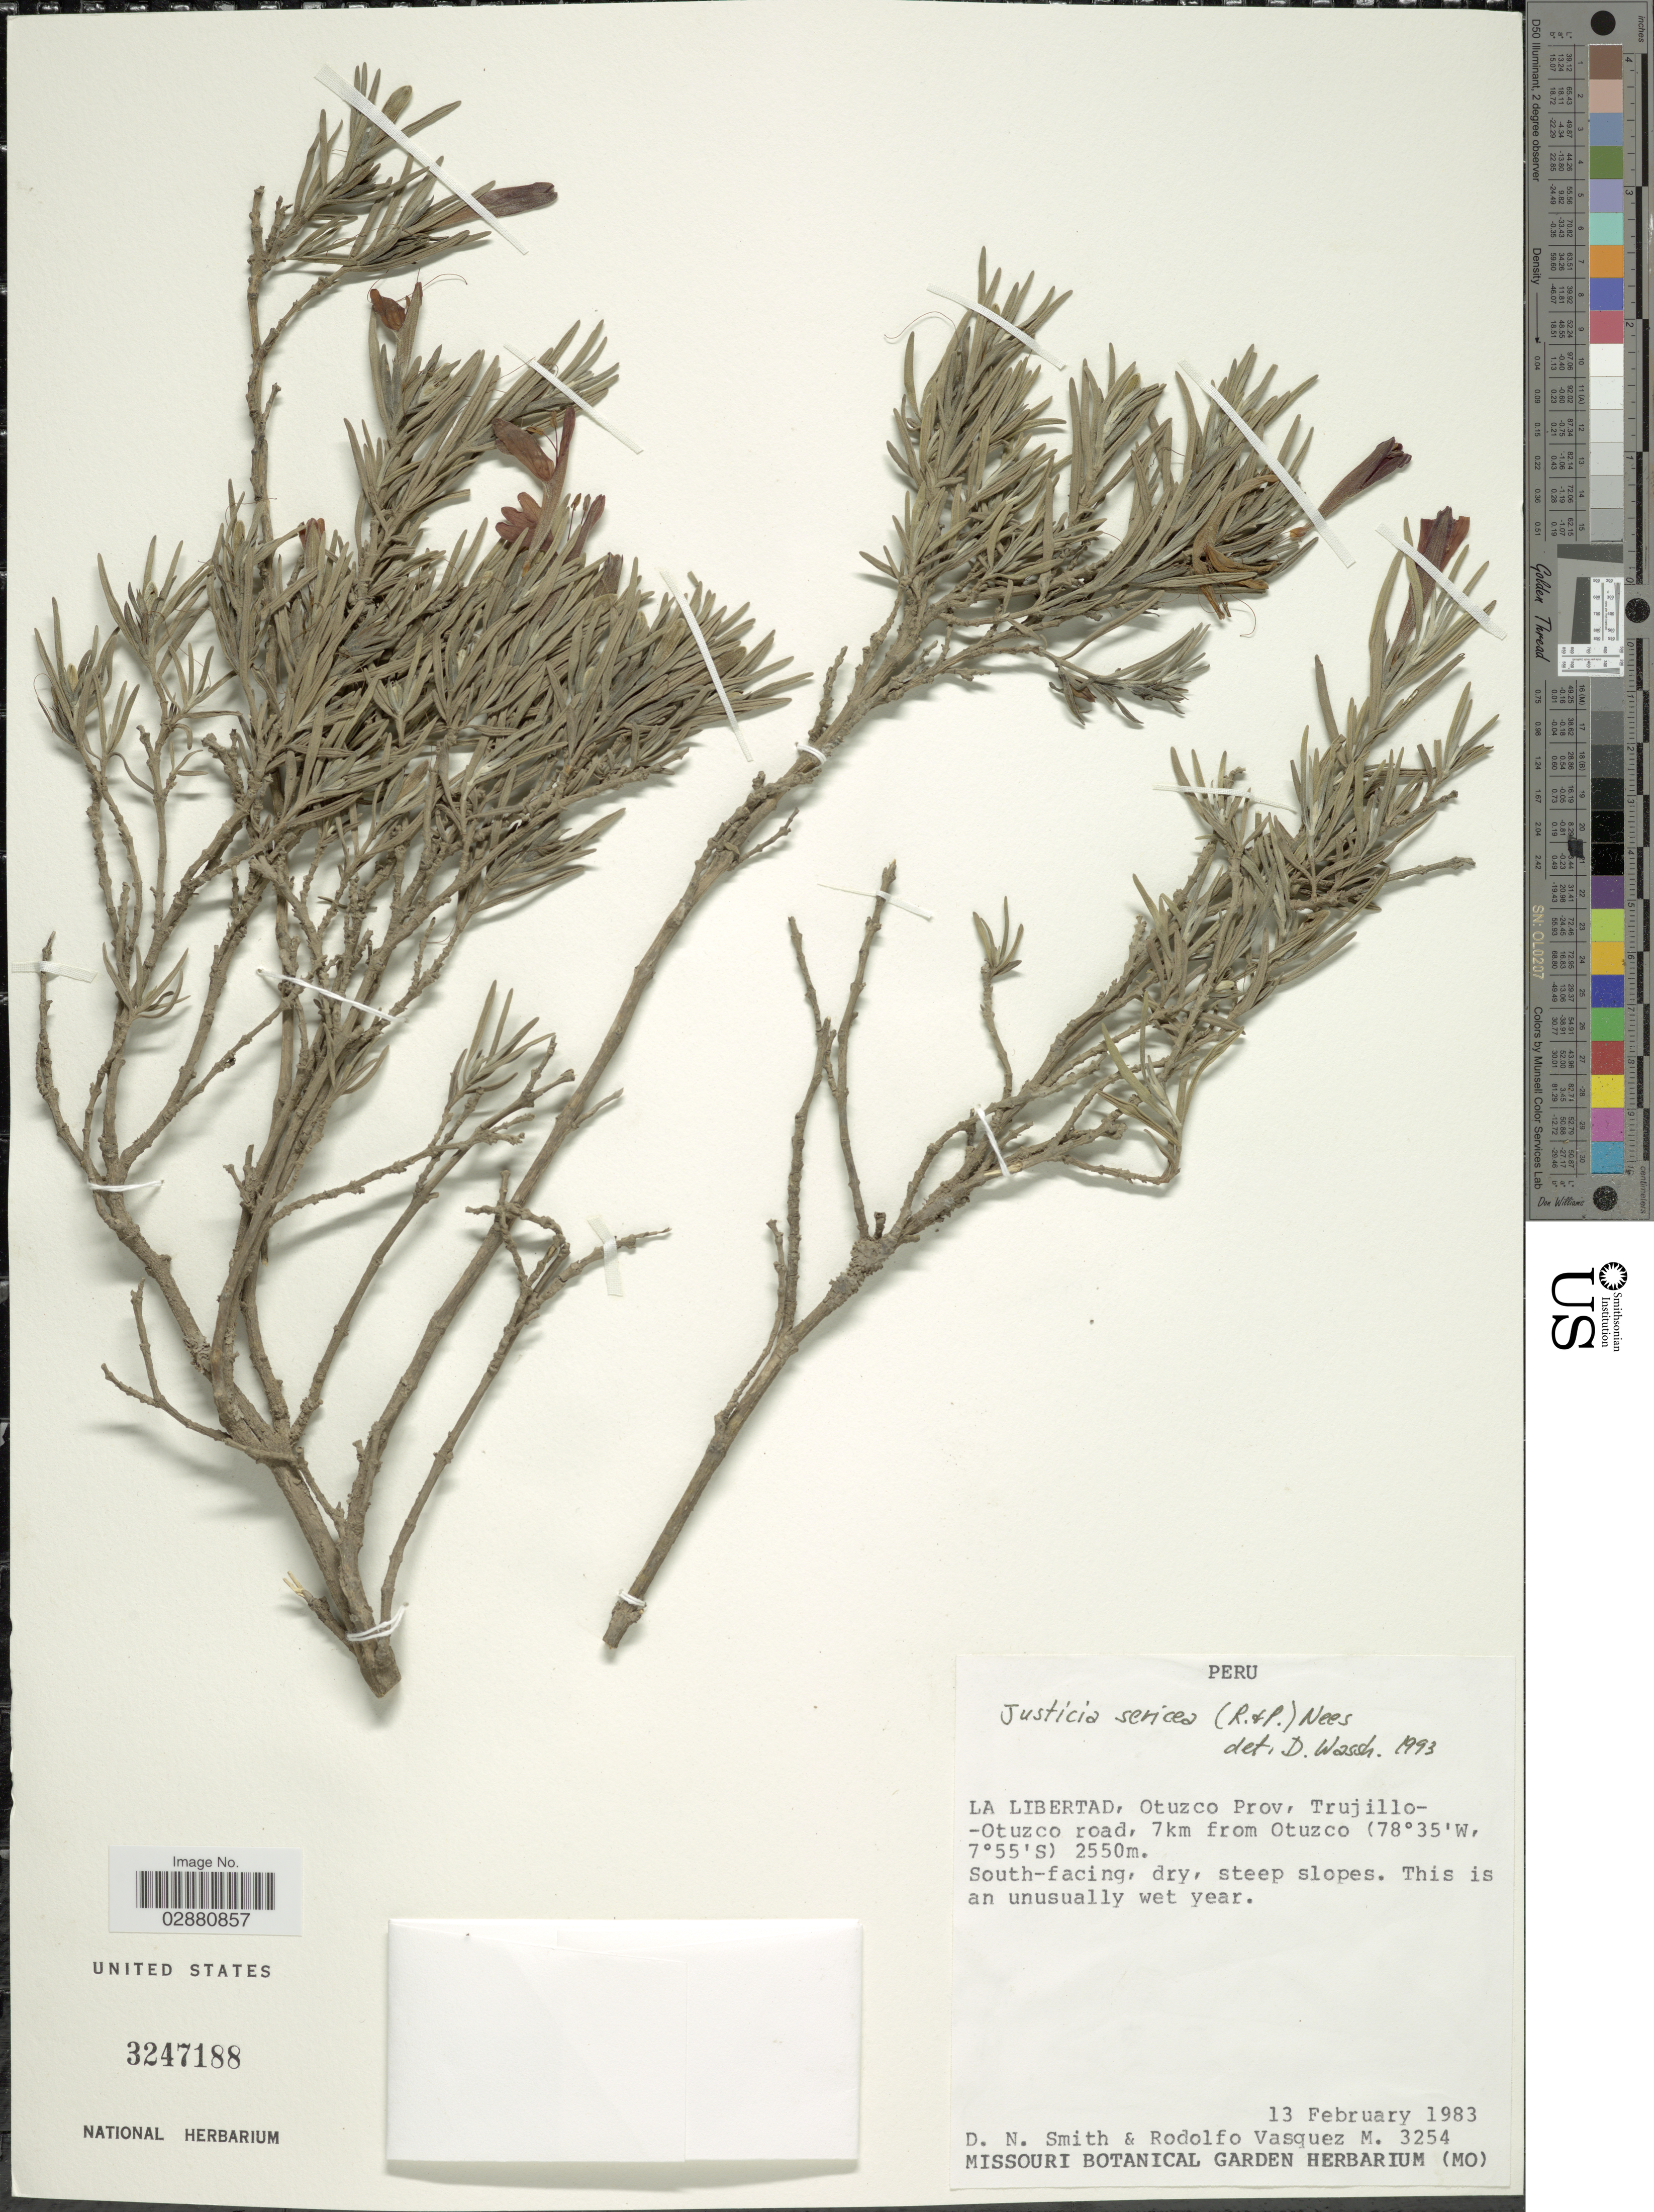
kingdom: Plantae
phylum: Tracheophyta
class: Magnoliopsida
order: Lamiales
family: Acanthaceae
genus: Justicia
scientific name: Justicia sericea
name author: Ruiz & Pav.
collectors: D. Smith & R. Vásquez M.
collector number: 3254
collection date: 1983-02-13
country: Peru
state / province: La Libertad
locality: Otuzco Prov, Trujillo-Otuzco road, 7km from Otuzco.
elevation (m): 2550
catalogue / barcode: US 3247188